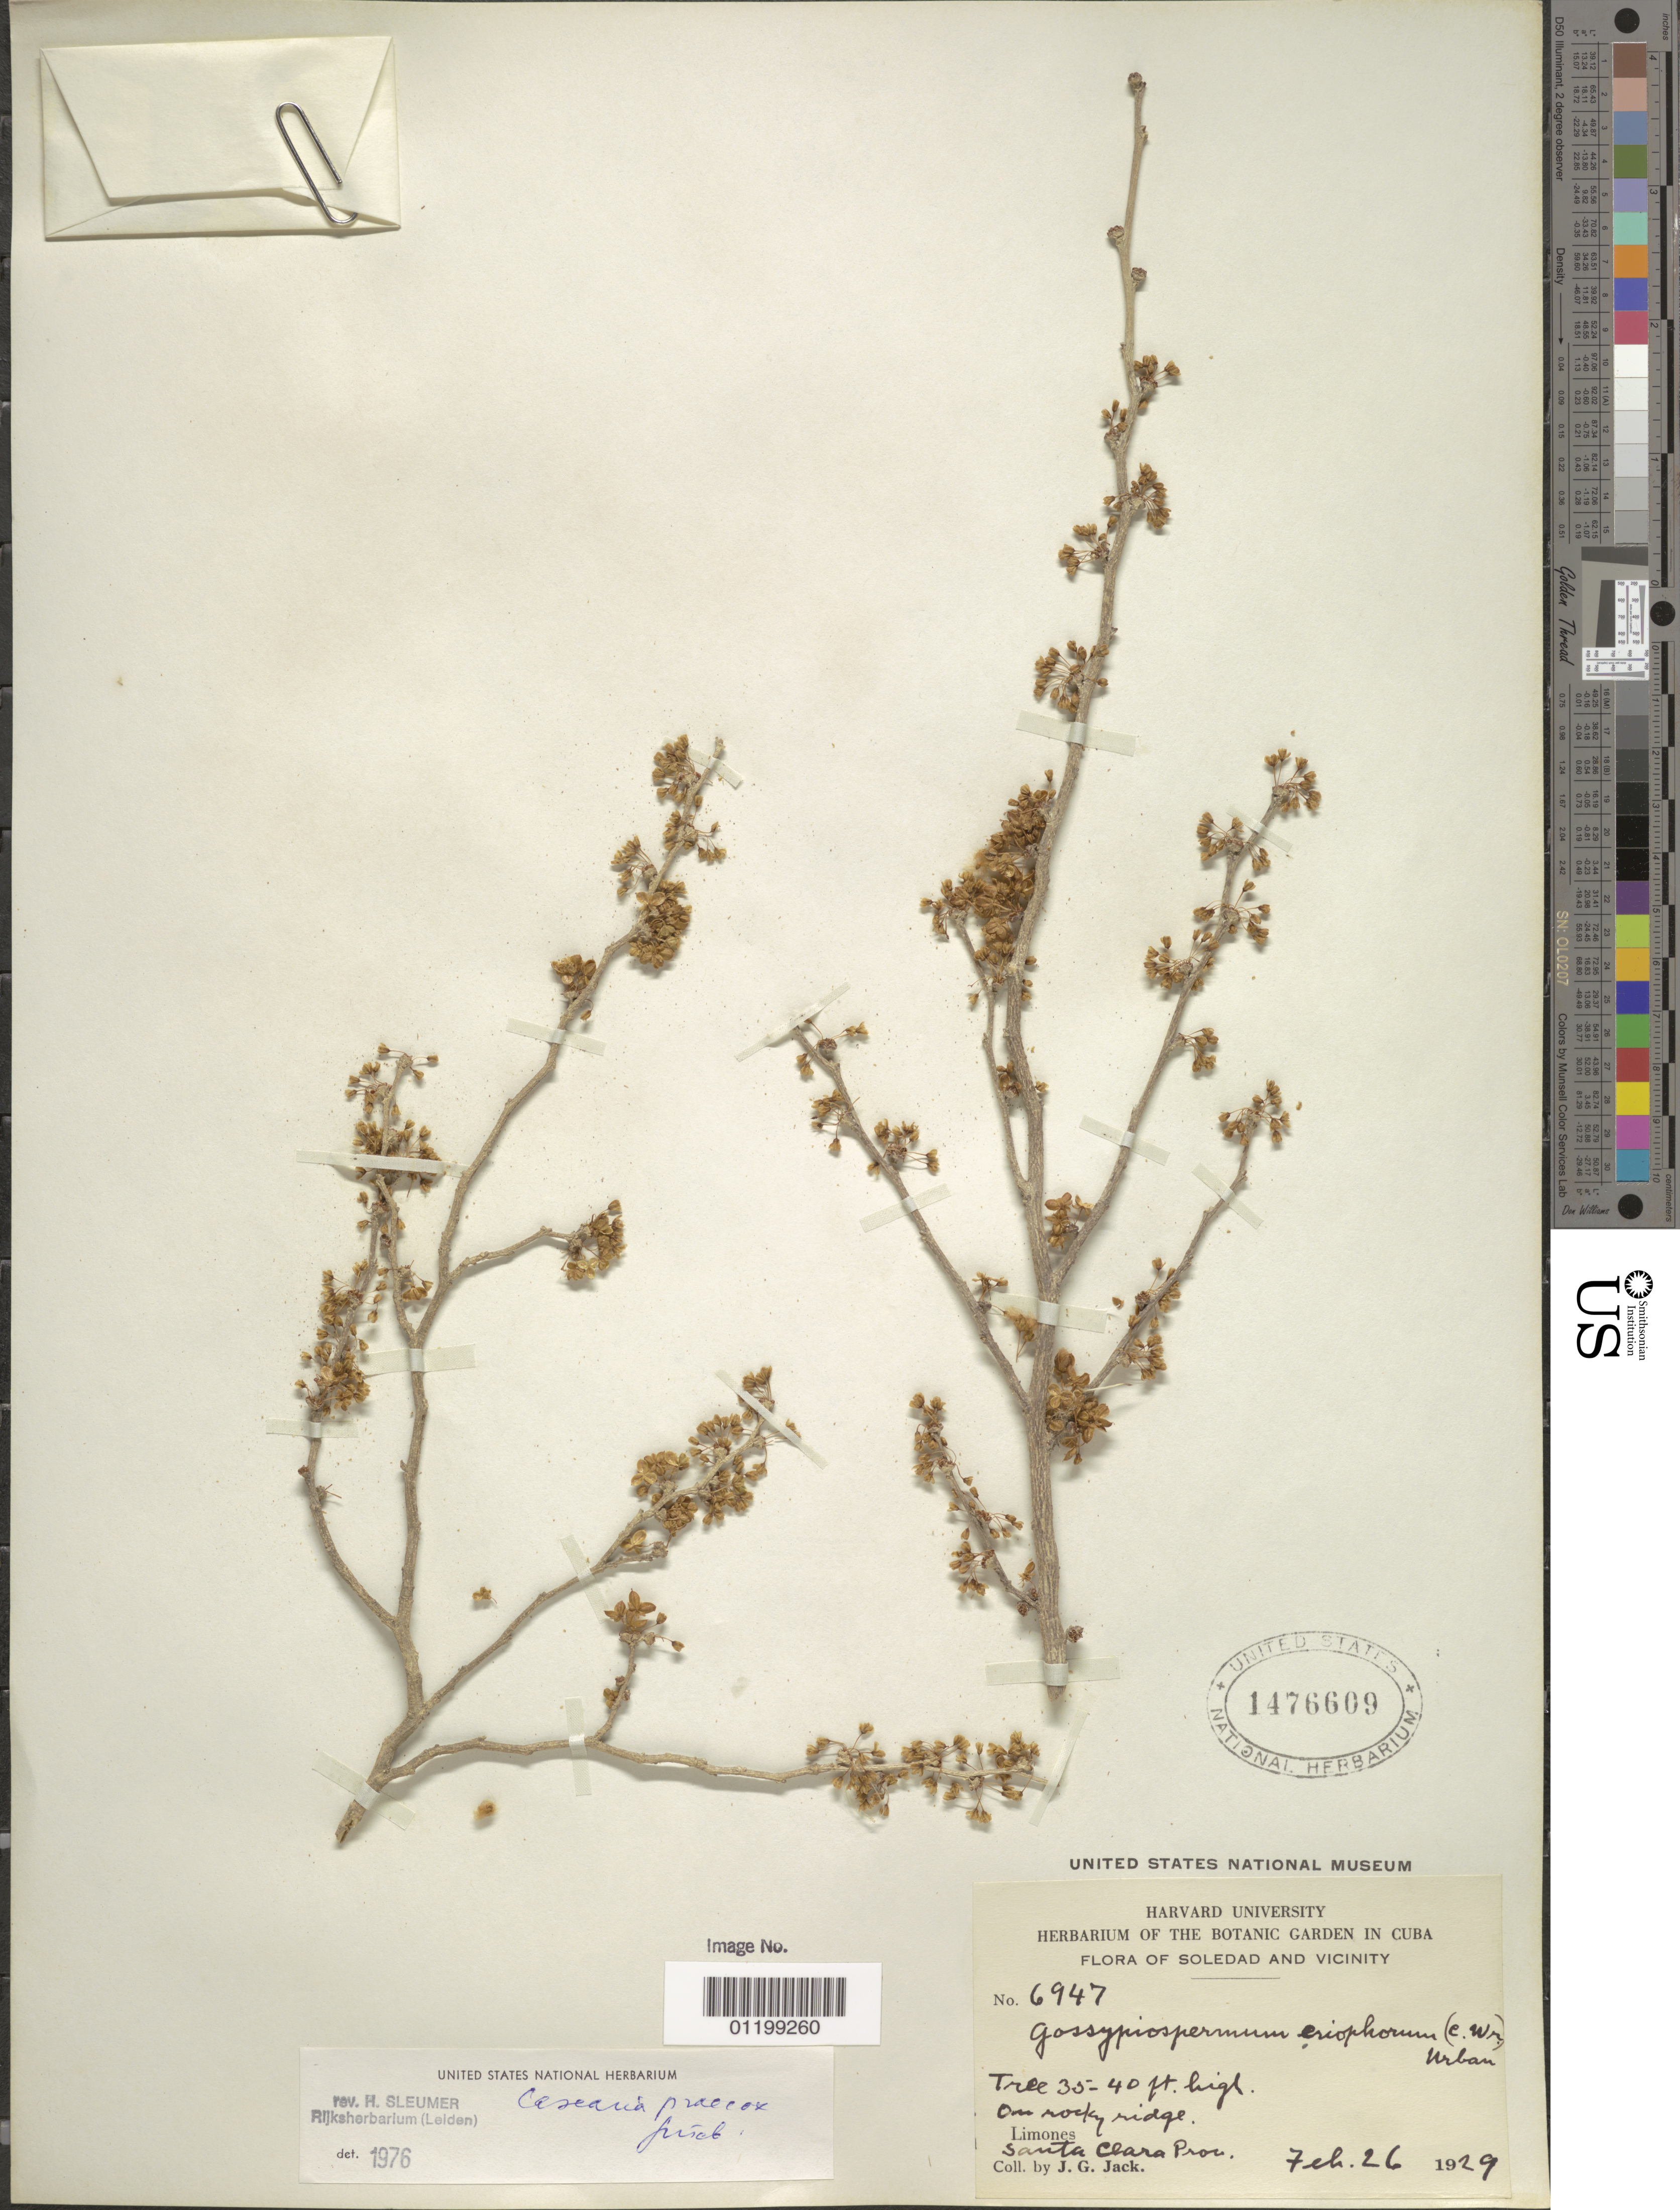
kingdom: Plantae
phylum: Tracheophyta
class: Magnoliopsida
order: Malpighiales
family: Salicaceae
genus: Gossypiospermum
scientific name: Gossypiospermum eriophora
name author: (C. Wright ex Griseb.) Urb.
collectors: J. G. Jack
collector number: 6947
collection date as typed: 26 Feb 1929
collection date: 1929-02-26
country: Cuba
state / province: Cienfuegos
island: Cuba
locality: Limones, Soledad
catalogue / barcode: US 1476609